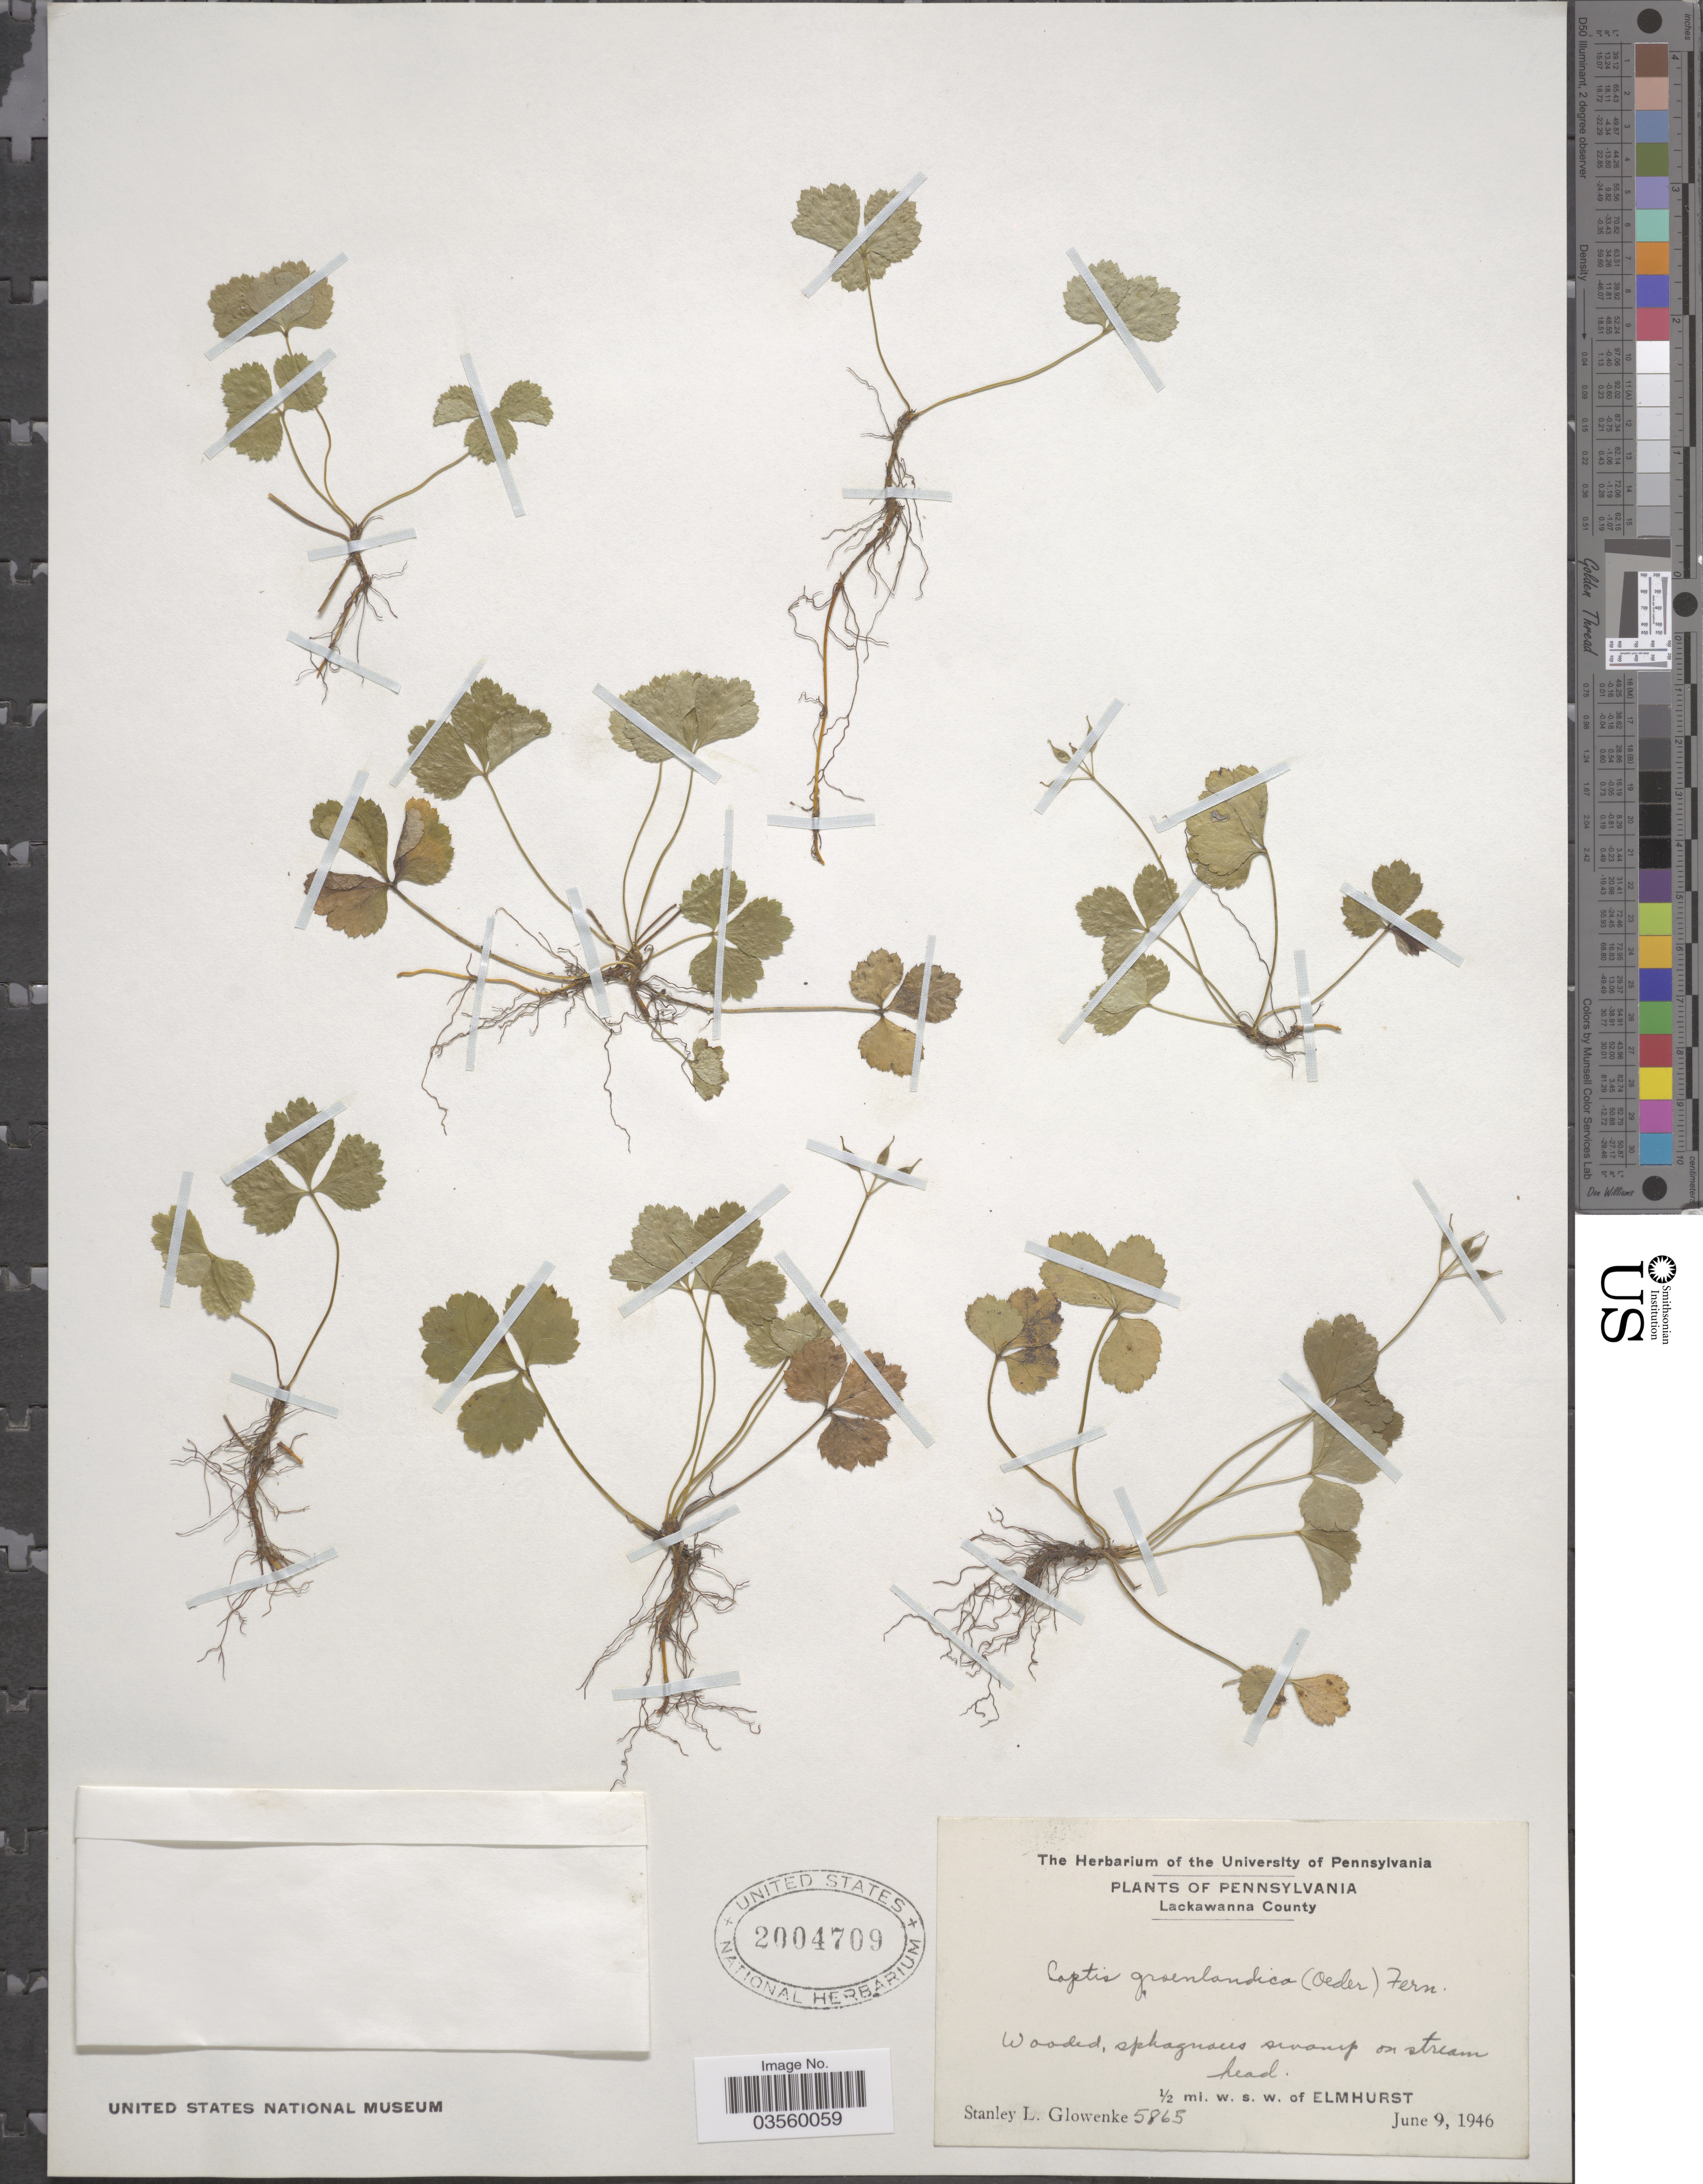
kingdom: Plantae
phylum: Tracheophyta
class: Magnoliopsida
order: Ranunculales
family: Ranunculaceae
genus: Coptis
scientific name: Coptis trifolia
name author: (L.) Salisb.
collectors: S. Glowenke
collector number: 5865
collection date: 1946-06-09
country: United States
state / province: Pennsylvania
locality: Lackawanna County. ½ mi. w. s. w. of Elmhurst.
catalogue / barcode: US 2004709